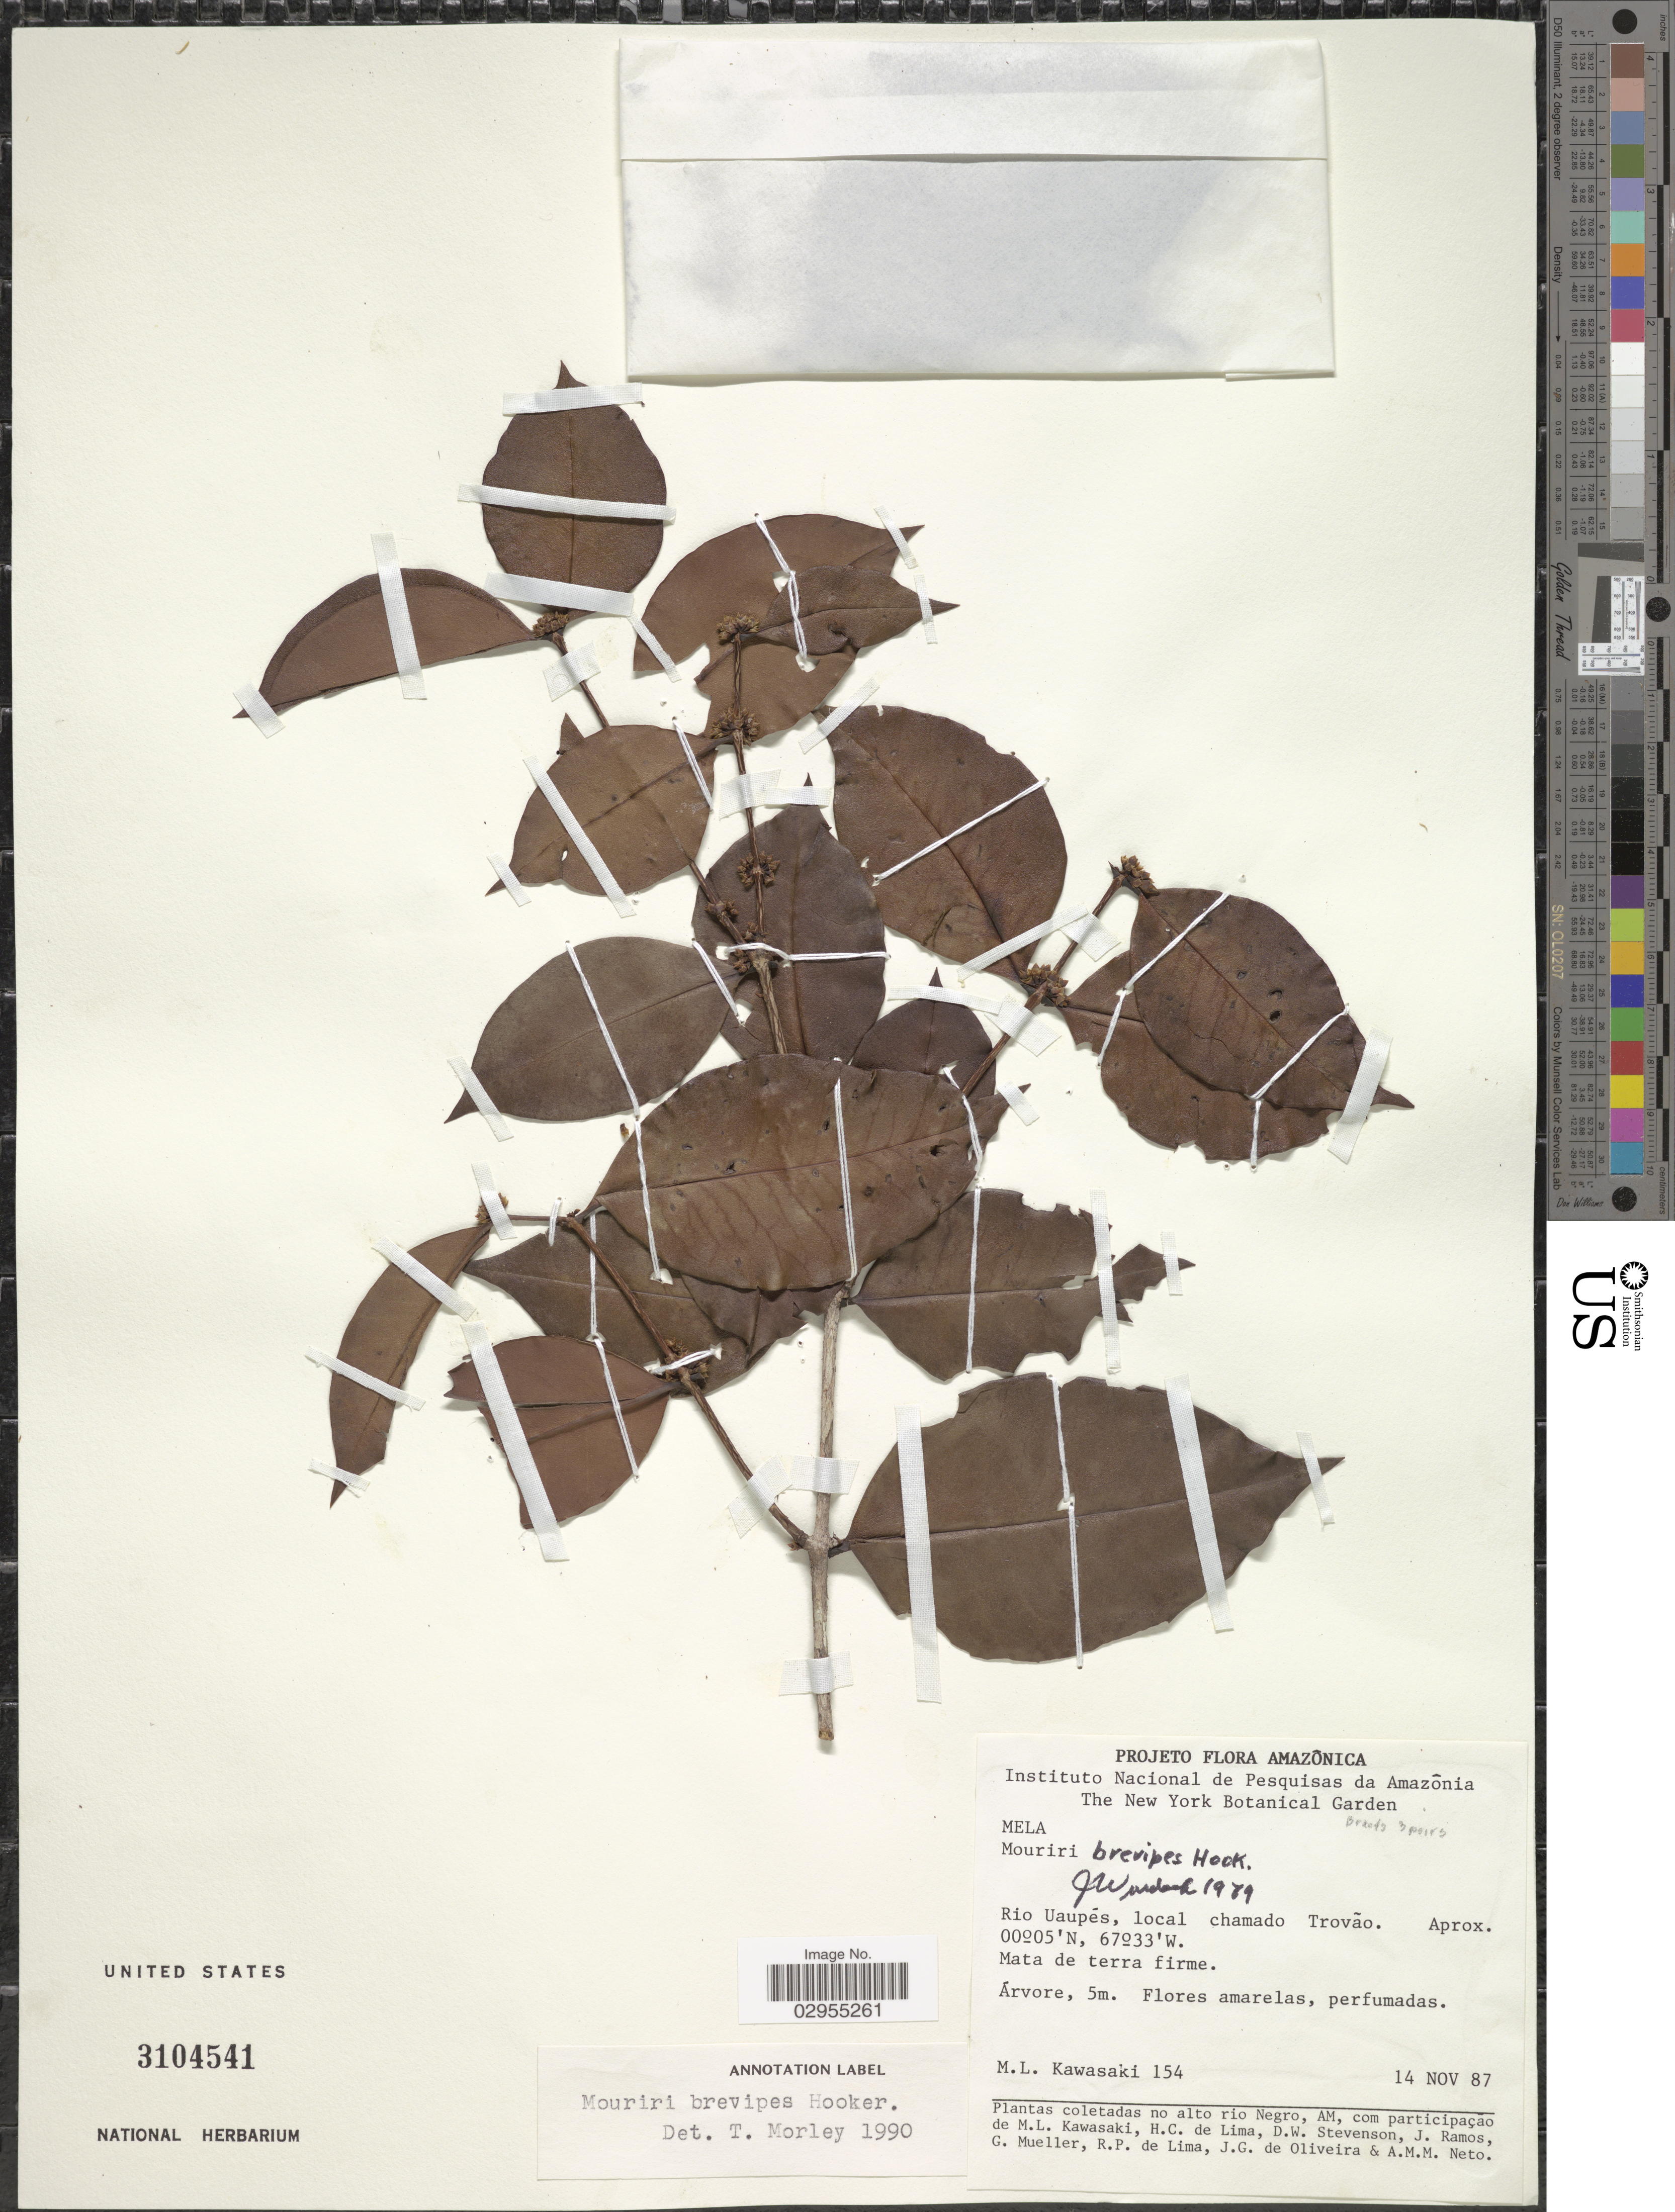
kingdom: Plantae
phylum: Tracheophyta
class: Magnoliopsida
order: Myrtales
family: Melastomataceae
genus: Mouriri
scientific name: Mouriri brevipes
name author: Gardner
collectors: M. Kawasaki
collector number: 154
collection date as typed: Transcribed d/m/y: 14/11/87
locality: Rio Uaupés, local chamado Trovão.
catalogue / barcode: US 3104541